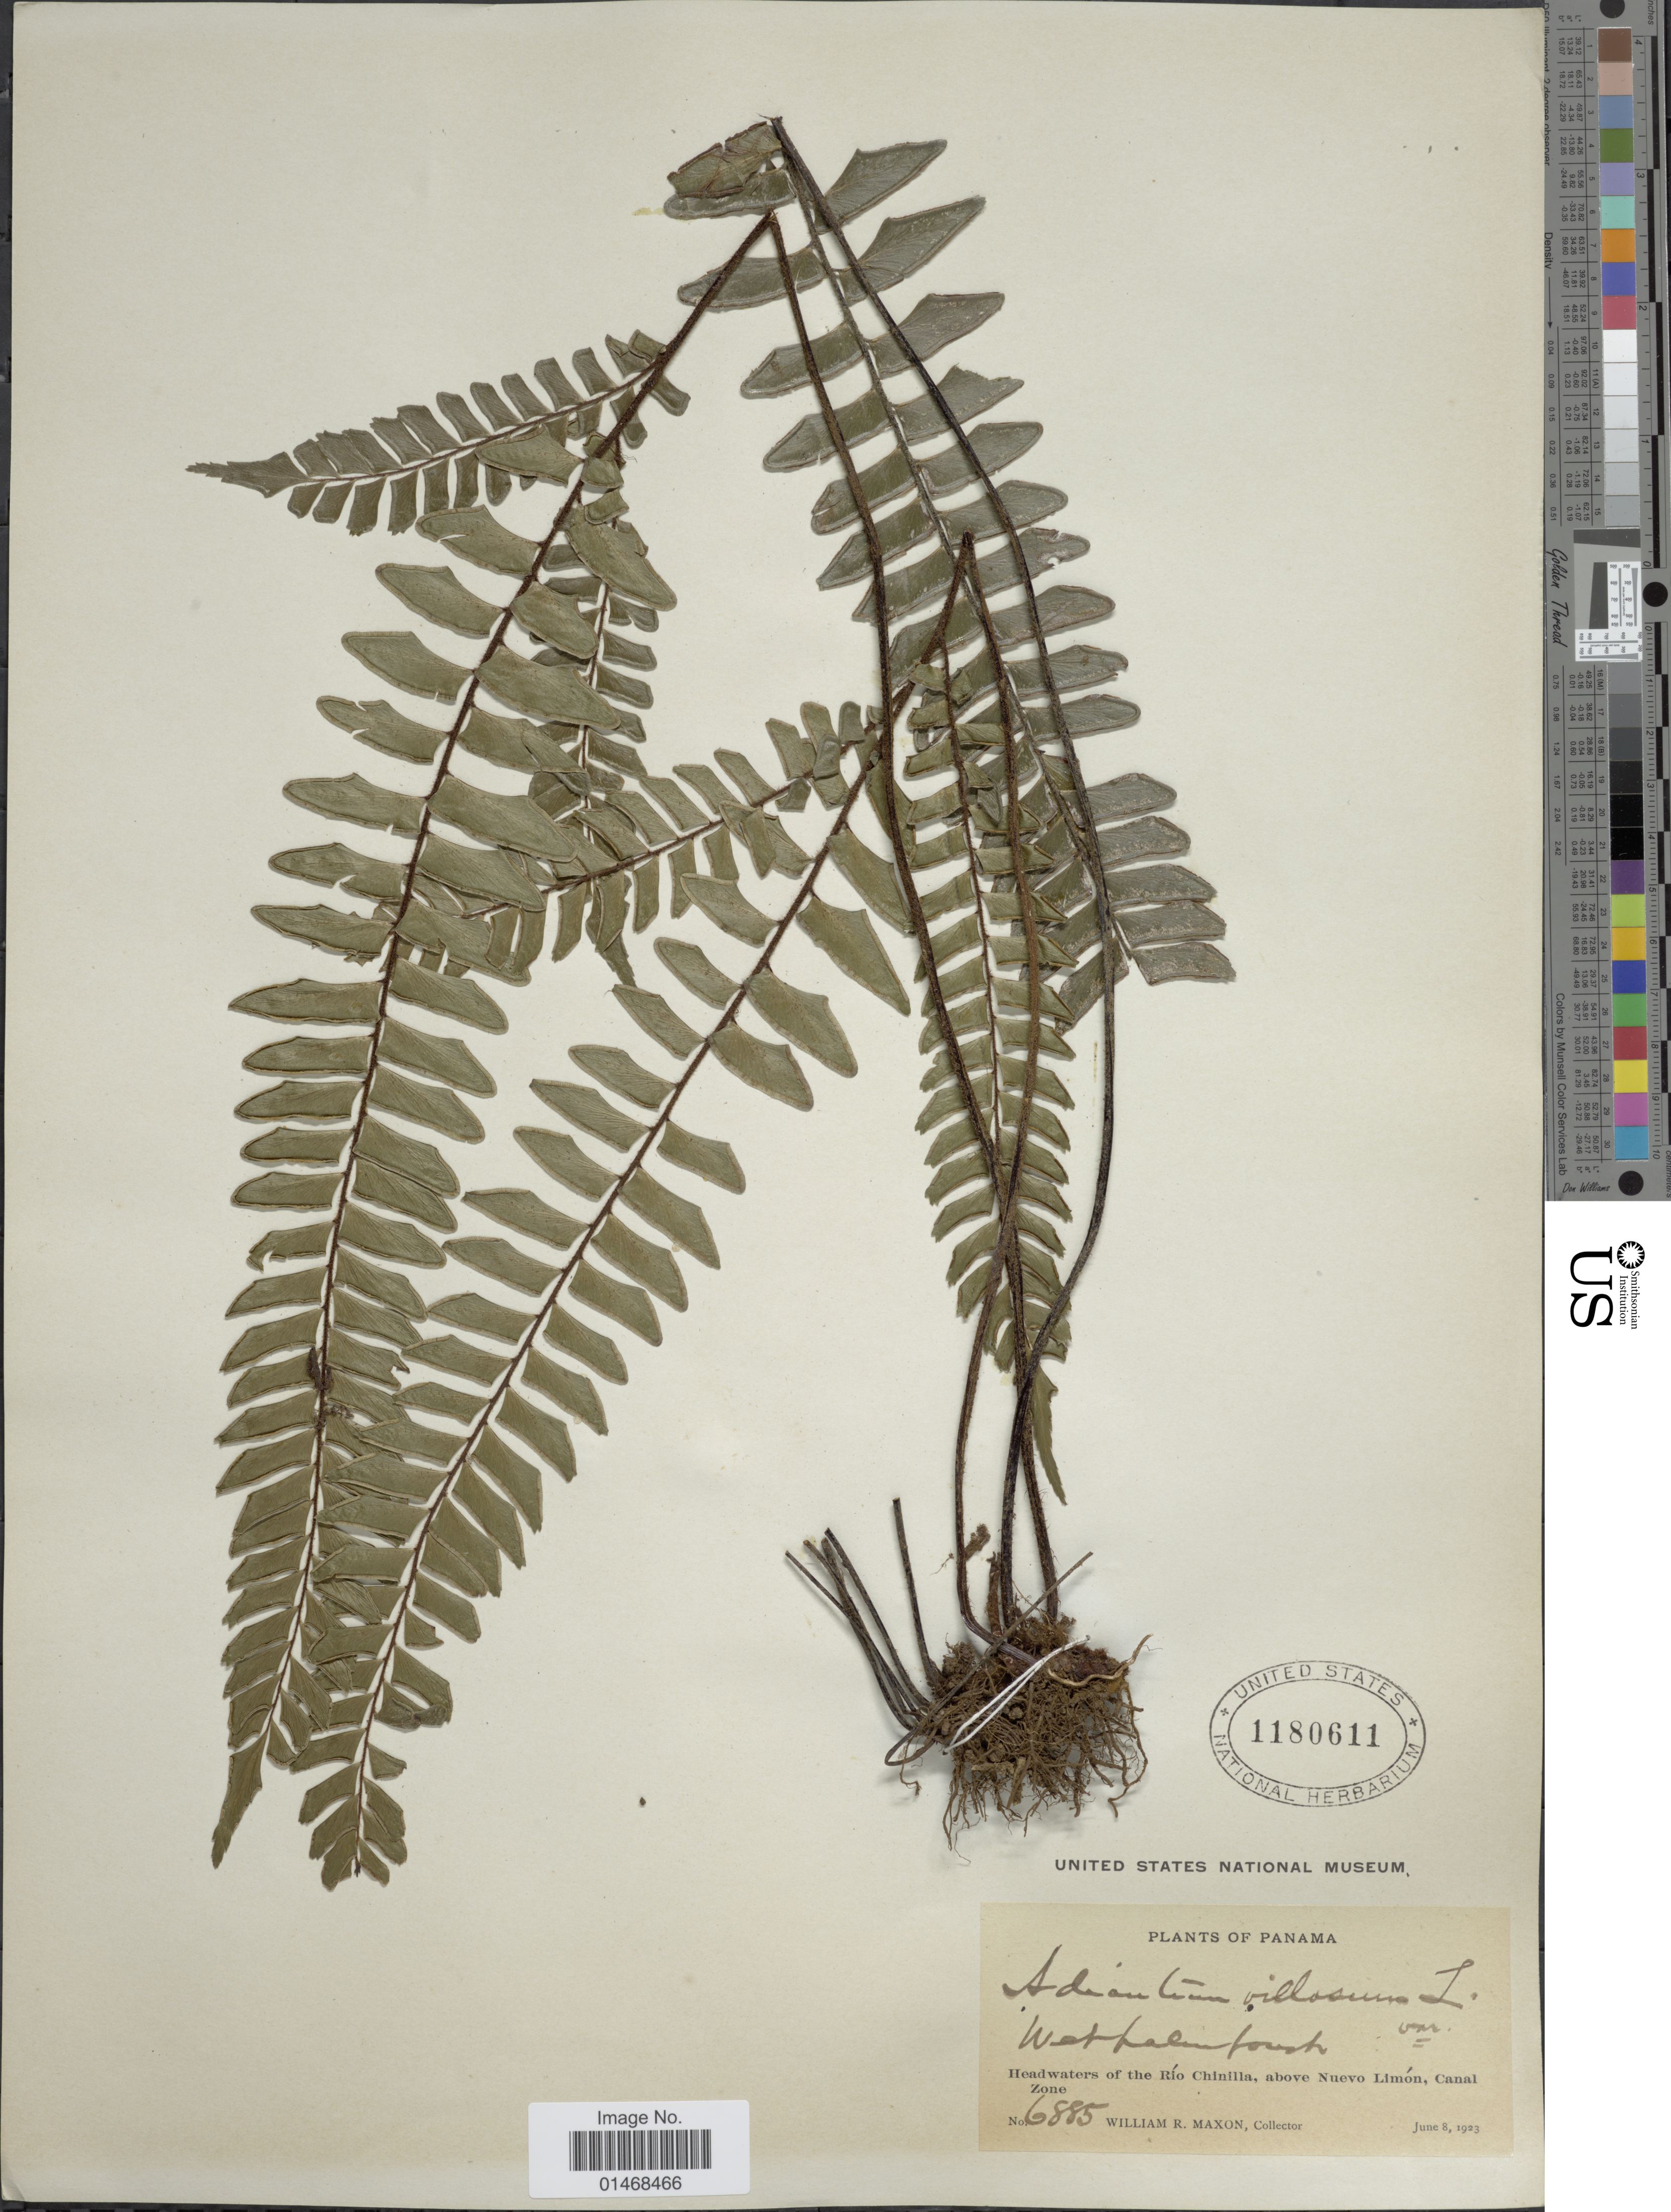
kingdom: Plantae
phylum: Tracheophyta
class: Polypodiopsida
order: Polypodiales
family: Pteridaceae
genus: Adiantum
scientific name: Adiantum villosum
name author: L.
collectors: W. R. Maxon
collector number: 6885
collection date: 1923-06-08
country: Panama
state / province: Colón / Panamá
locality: Headwaters of the Río Chinilla, above Nuevo Limón, Canal Zone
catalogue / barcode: US 1180611